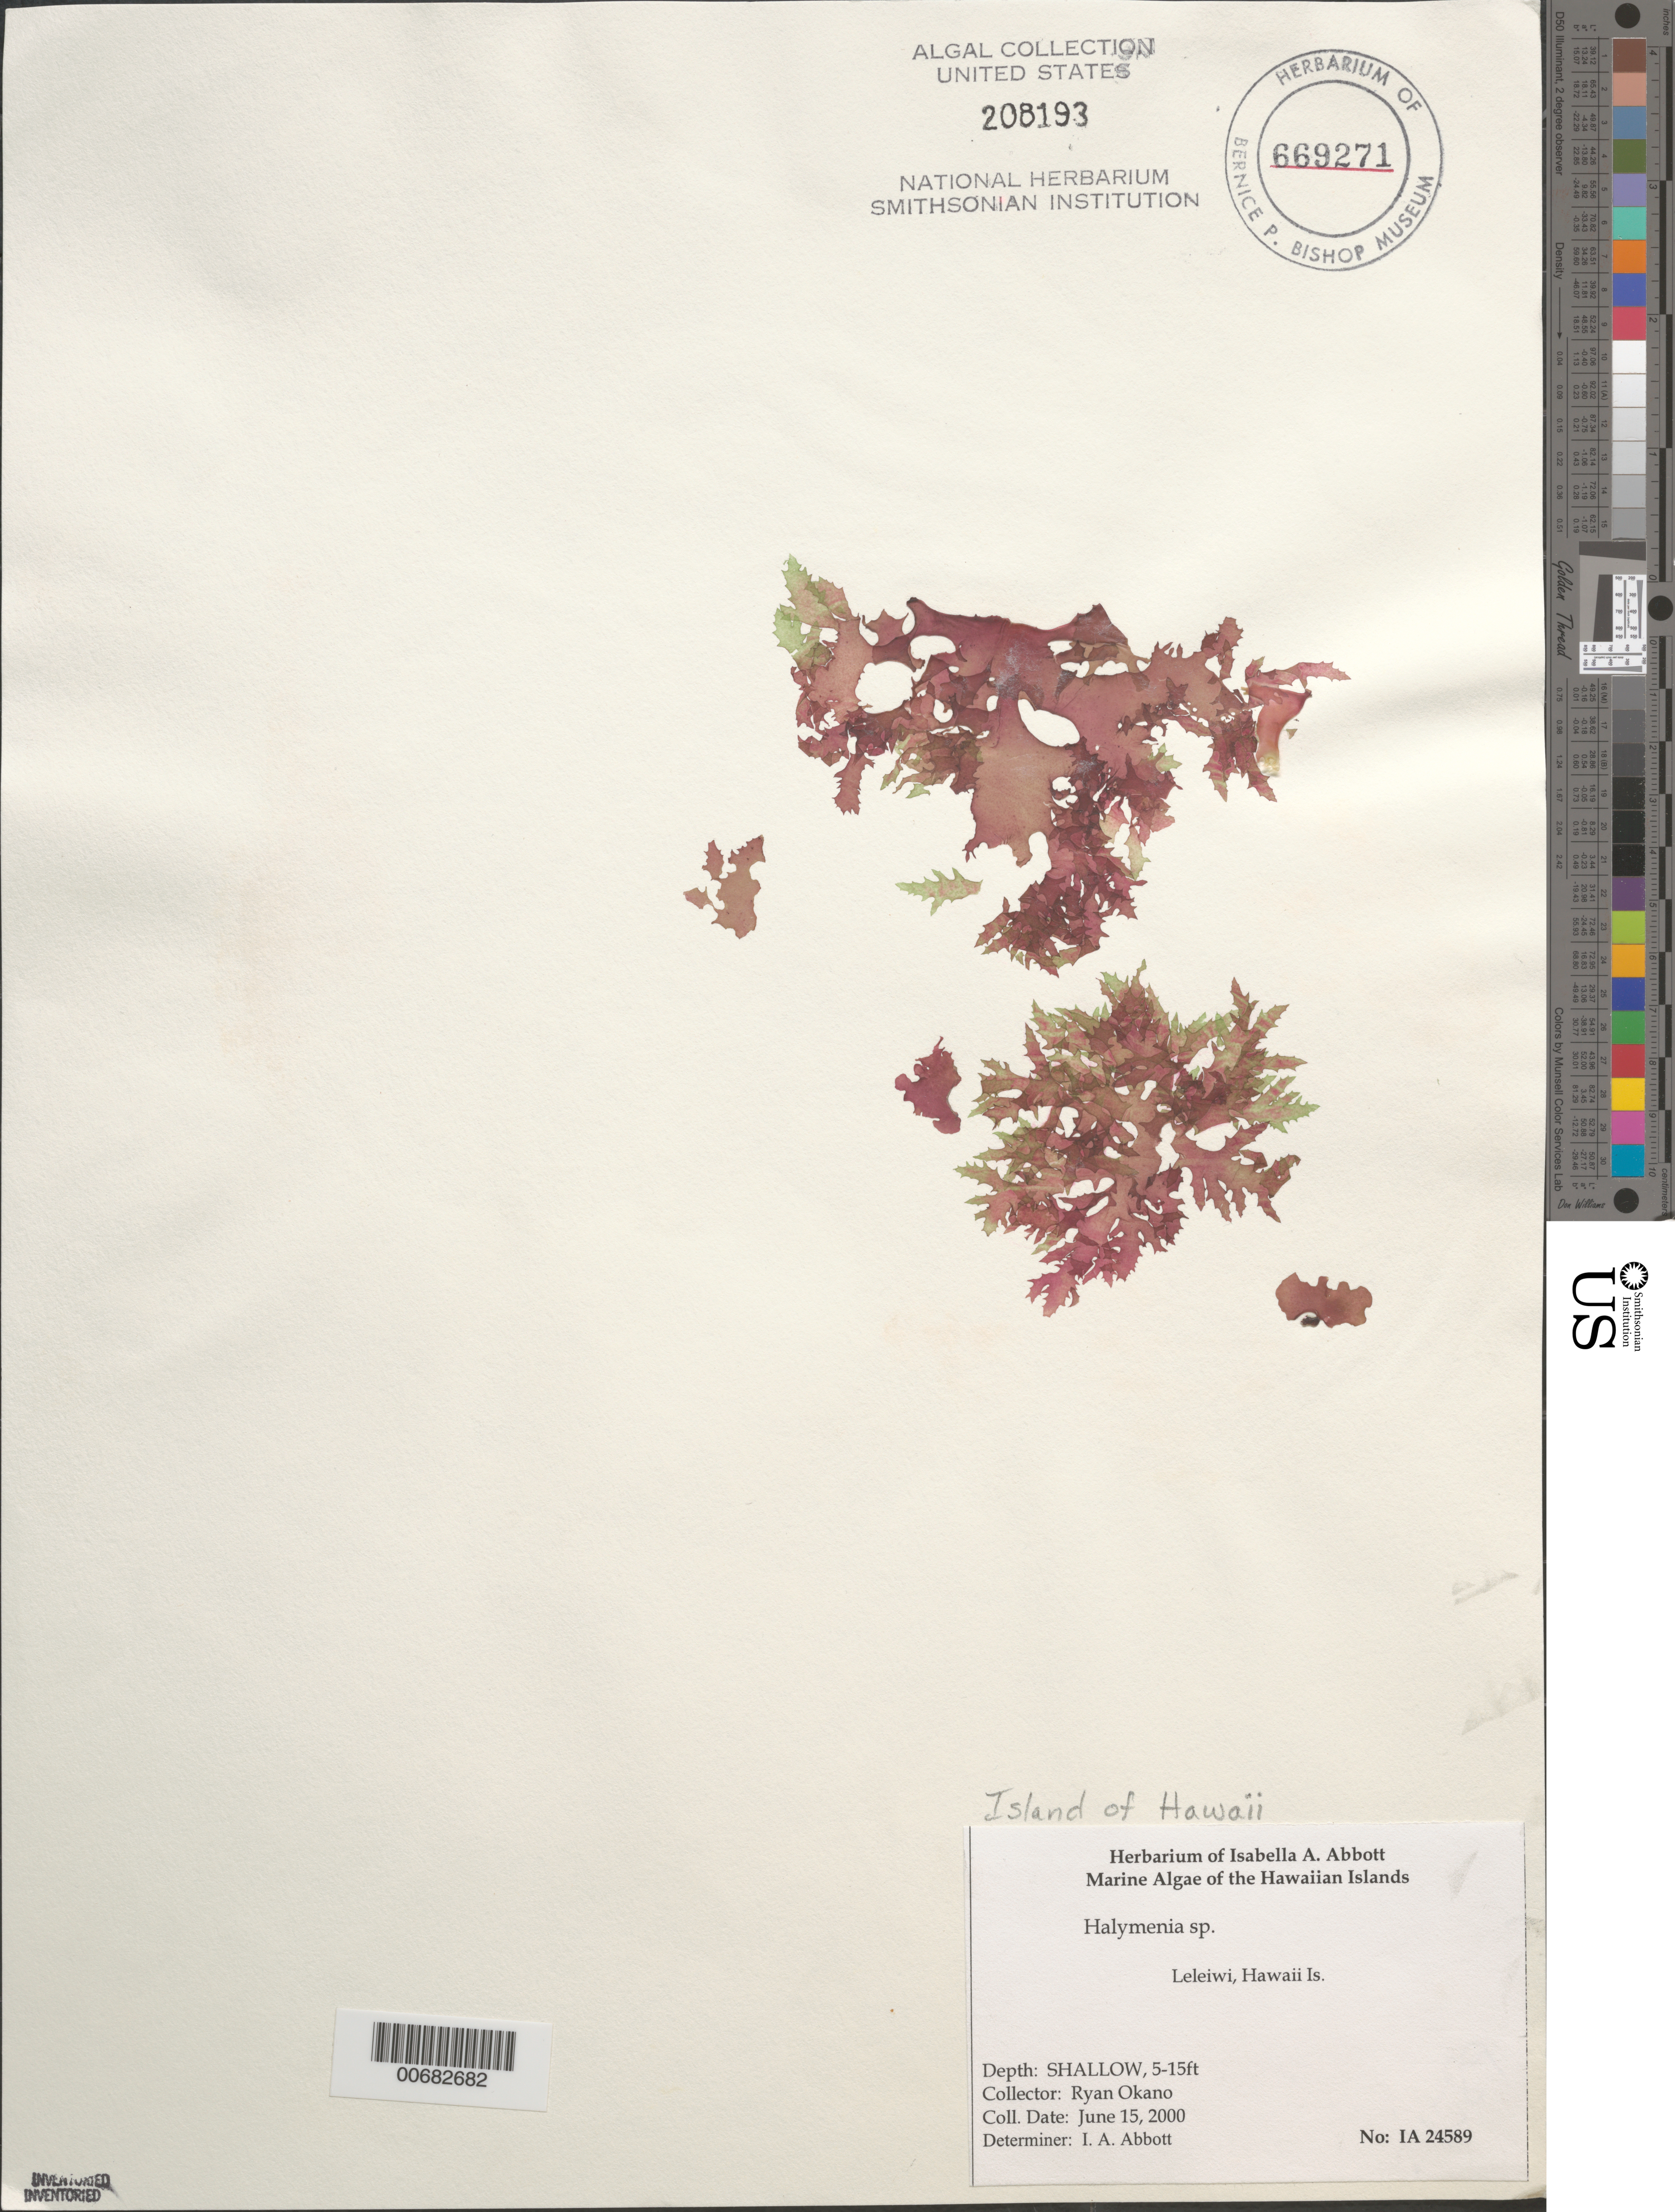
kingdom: Plantae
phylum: Rhodophyta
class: Florideophyceae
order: Halymeniales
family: Halymeniaceae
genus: Halymenia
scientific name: Halymenia sp.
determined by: Abbott, Isabella A.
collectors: R. Okano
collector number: IAA 24589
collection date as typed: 15 Jun 2000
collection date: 2000-06-15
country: United States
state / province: Hawaii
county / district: Hawaii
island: Hawaii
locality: Leleiwi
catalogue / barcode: US 208193